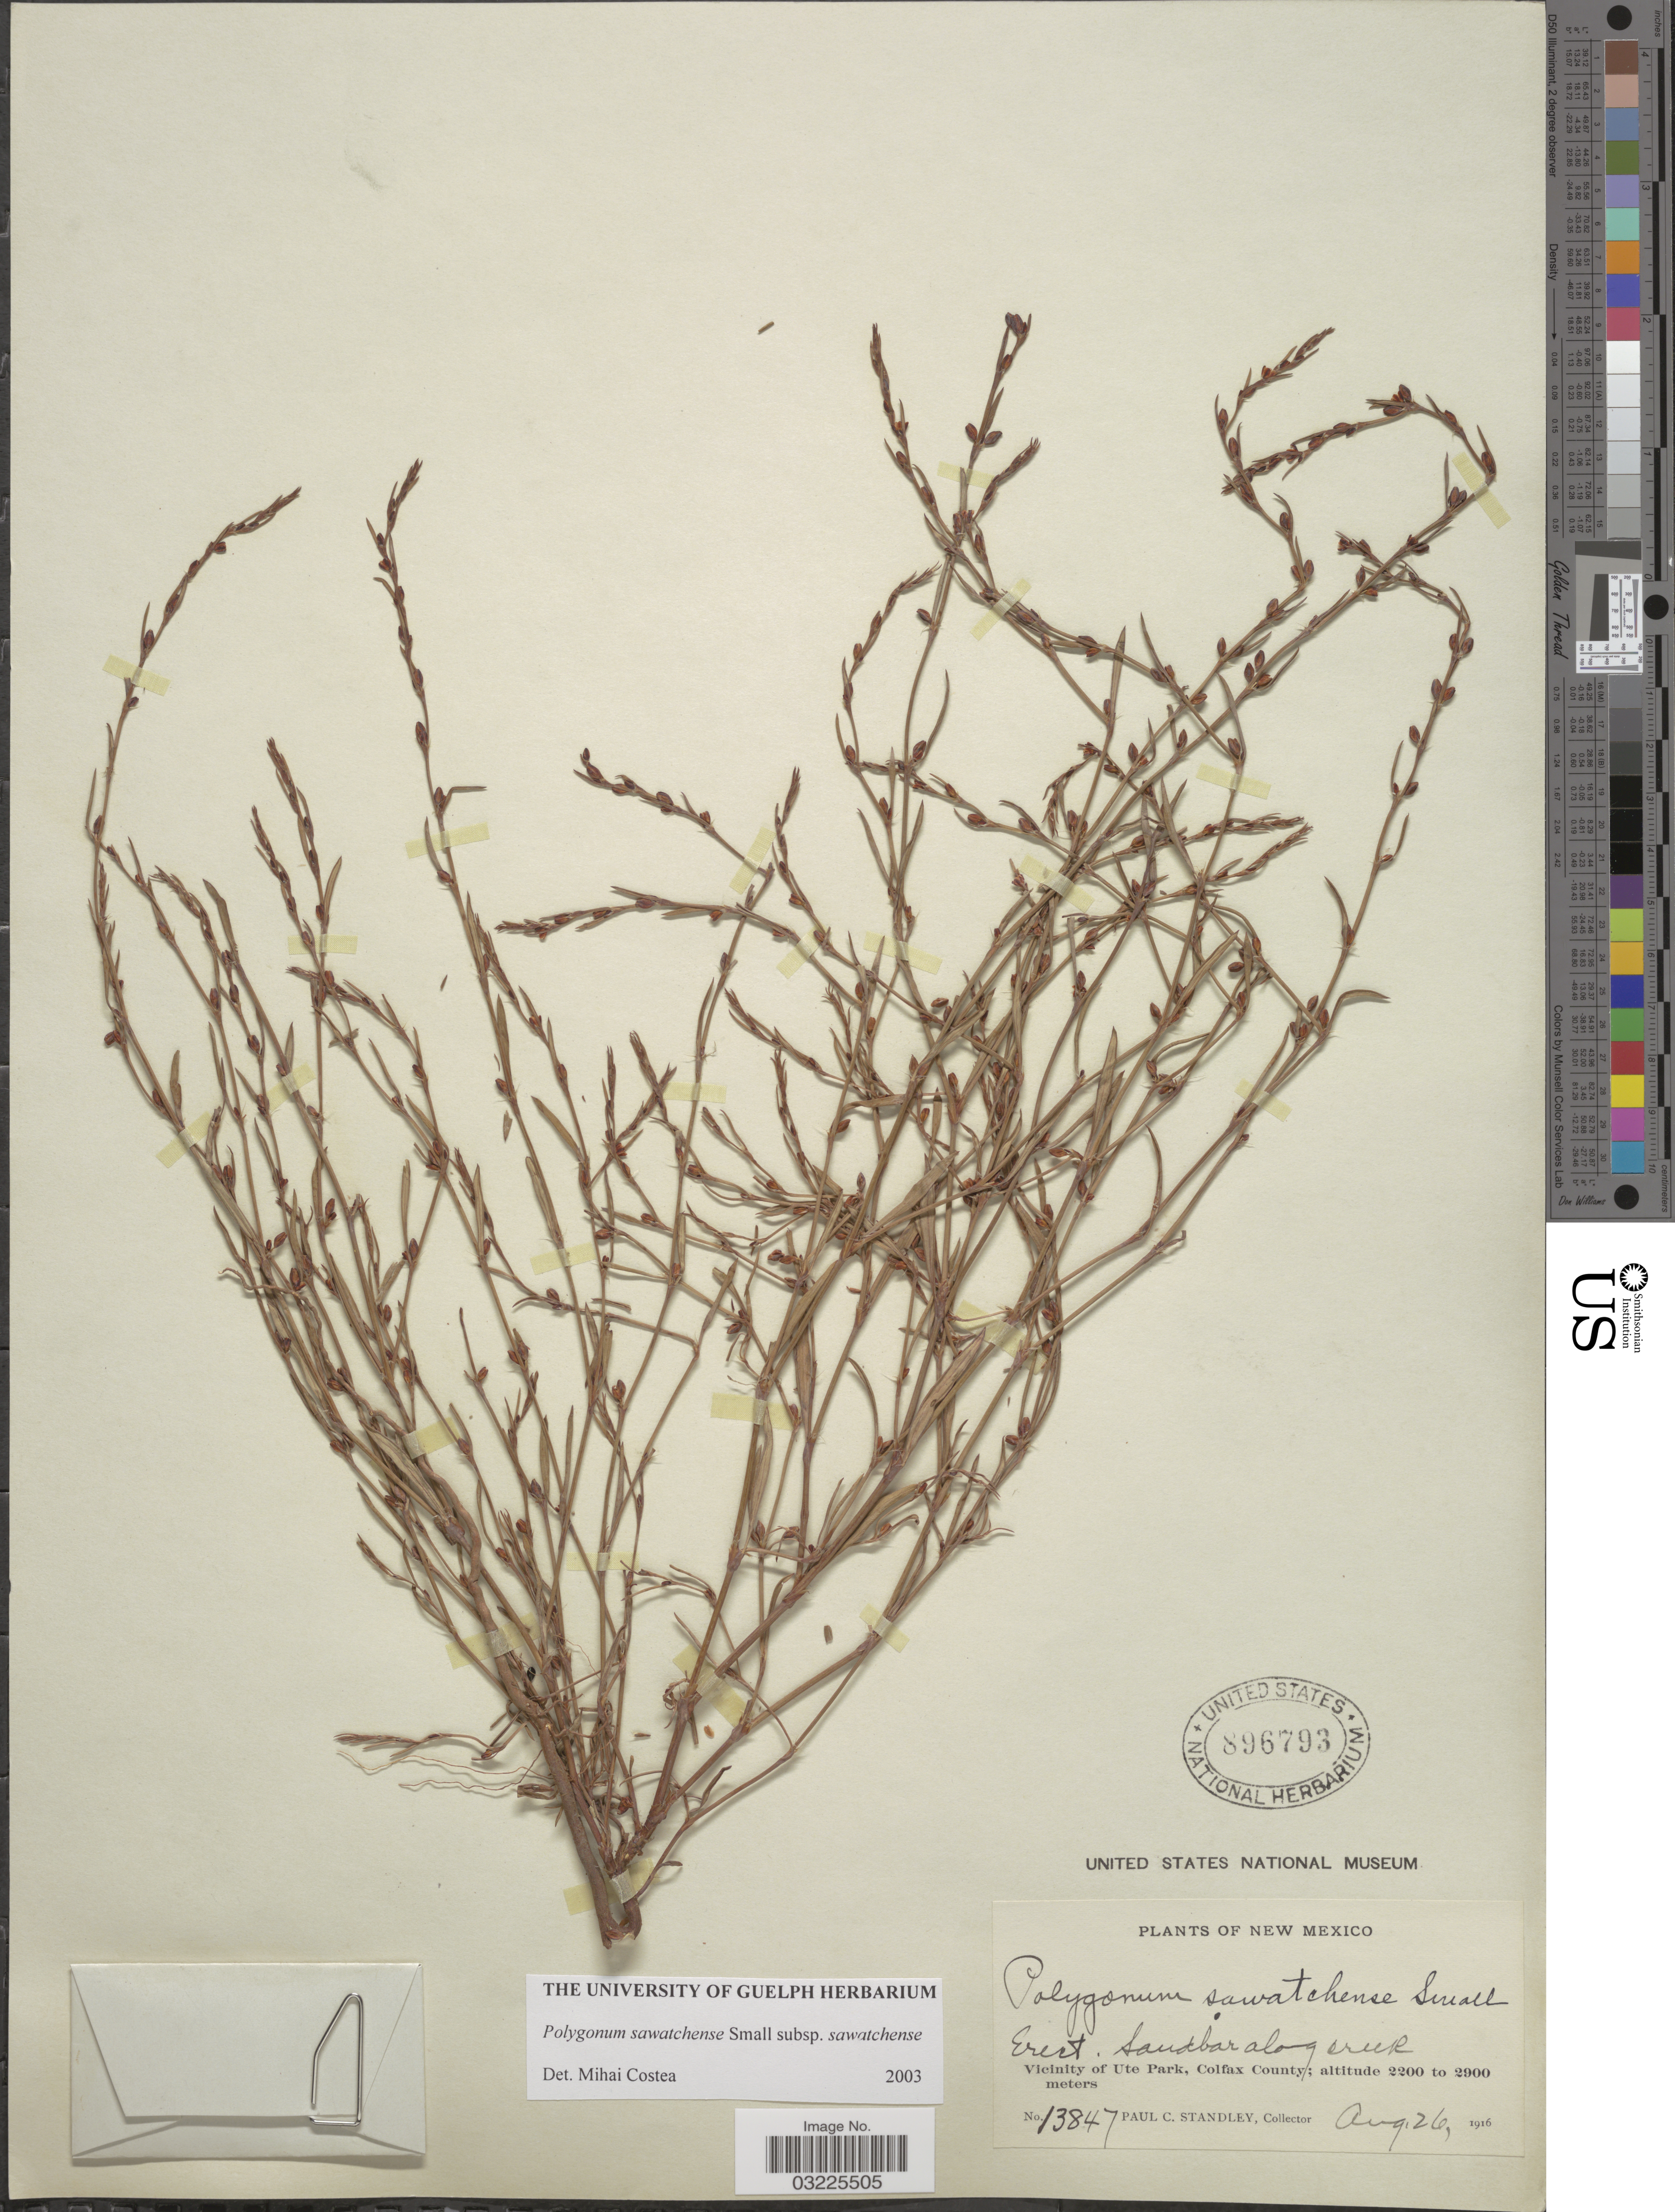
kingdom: Plantae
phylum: Tracheophyta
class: Magnoliopsida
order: Caryophyllales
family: Polygonaceae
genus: Polygonum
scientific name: Polygonum sawatchense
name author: Small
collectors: P. C. Standley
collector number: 13847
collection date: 1916-08-26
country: United States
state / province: New Mexico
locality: Sandbar along creek. Vicinity of Ute Park, Colfax County.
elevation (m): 2200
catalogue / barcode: US 896793